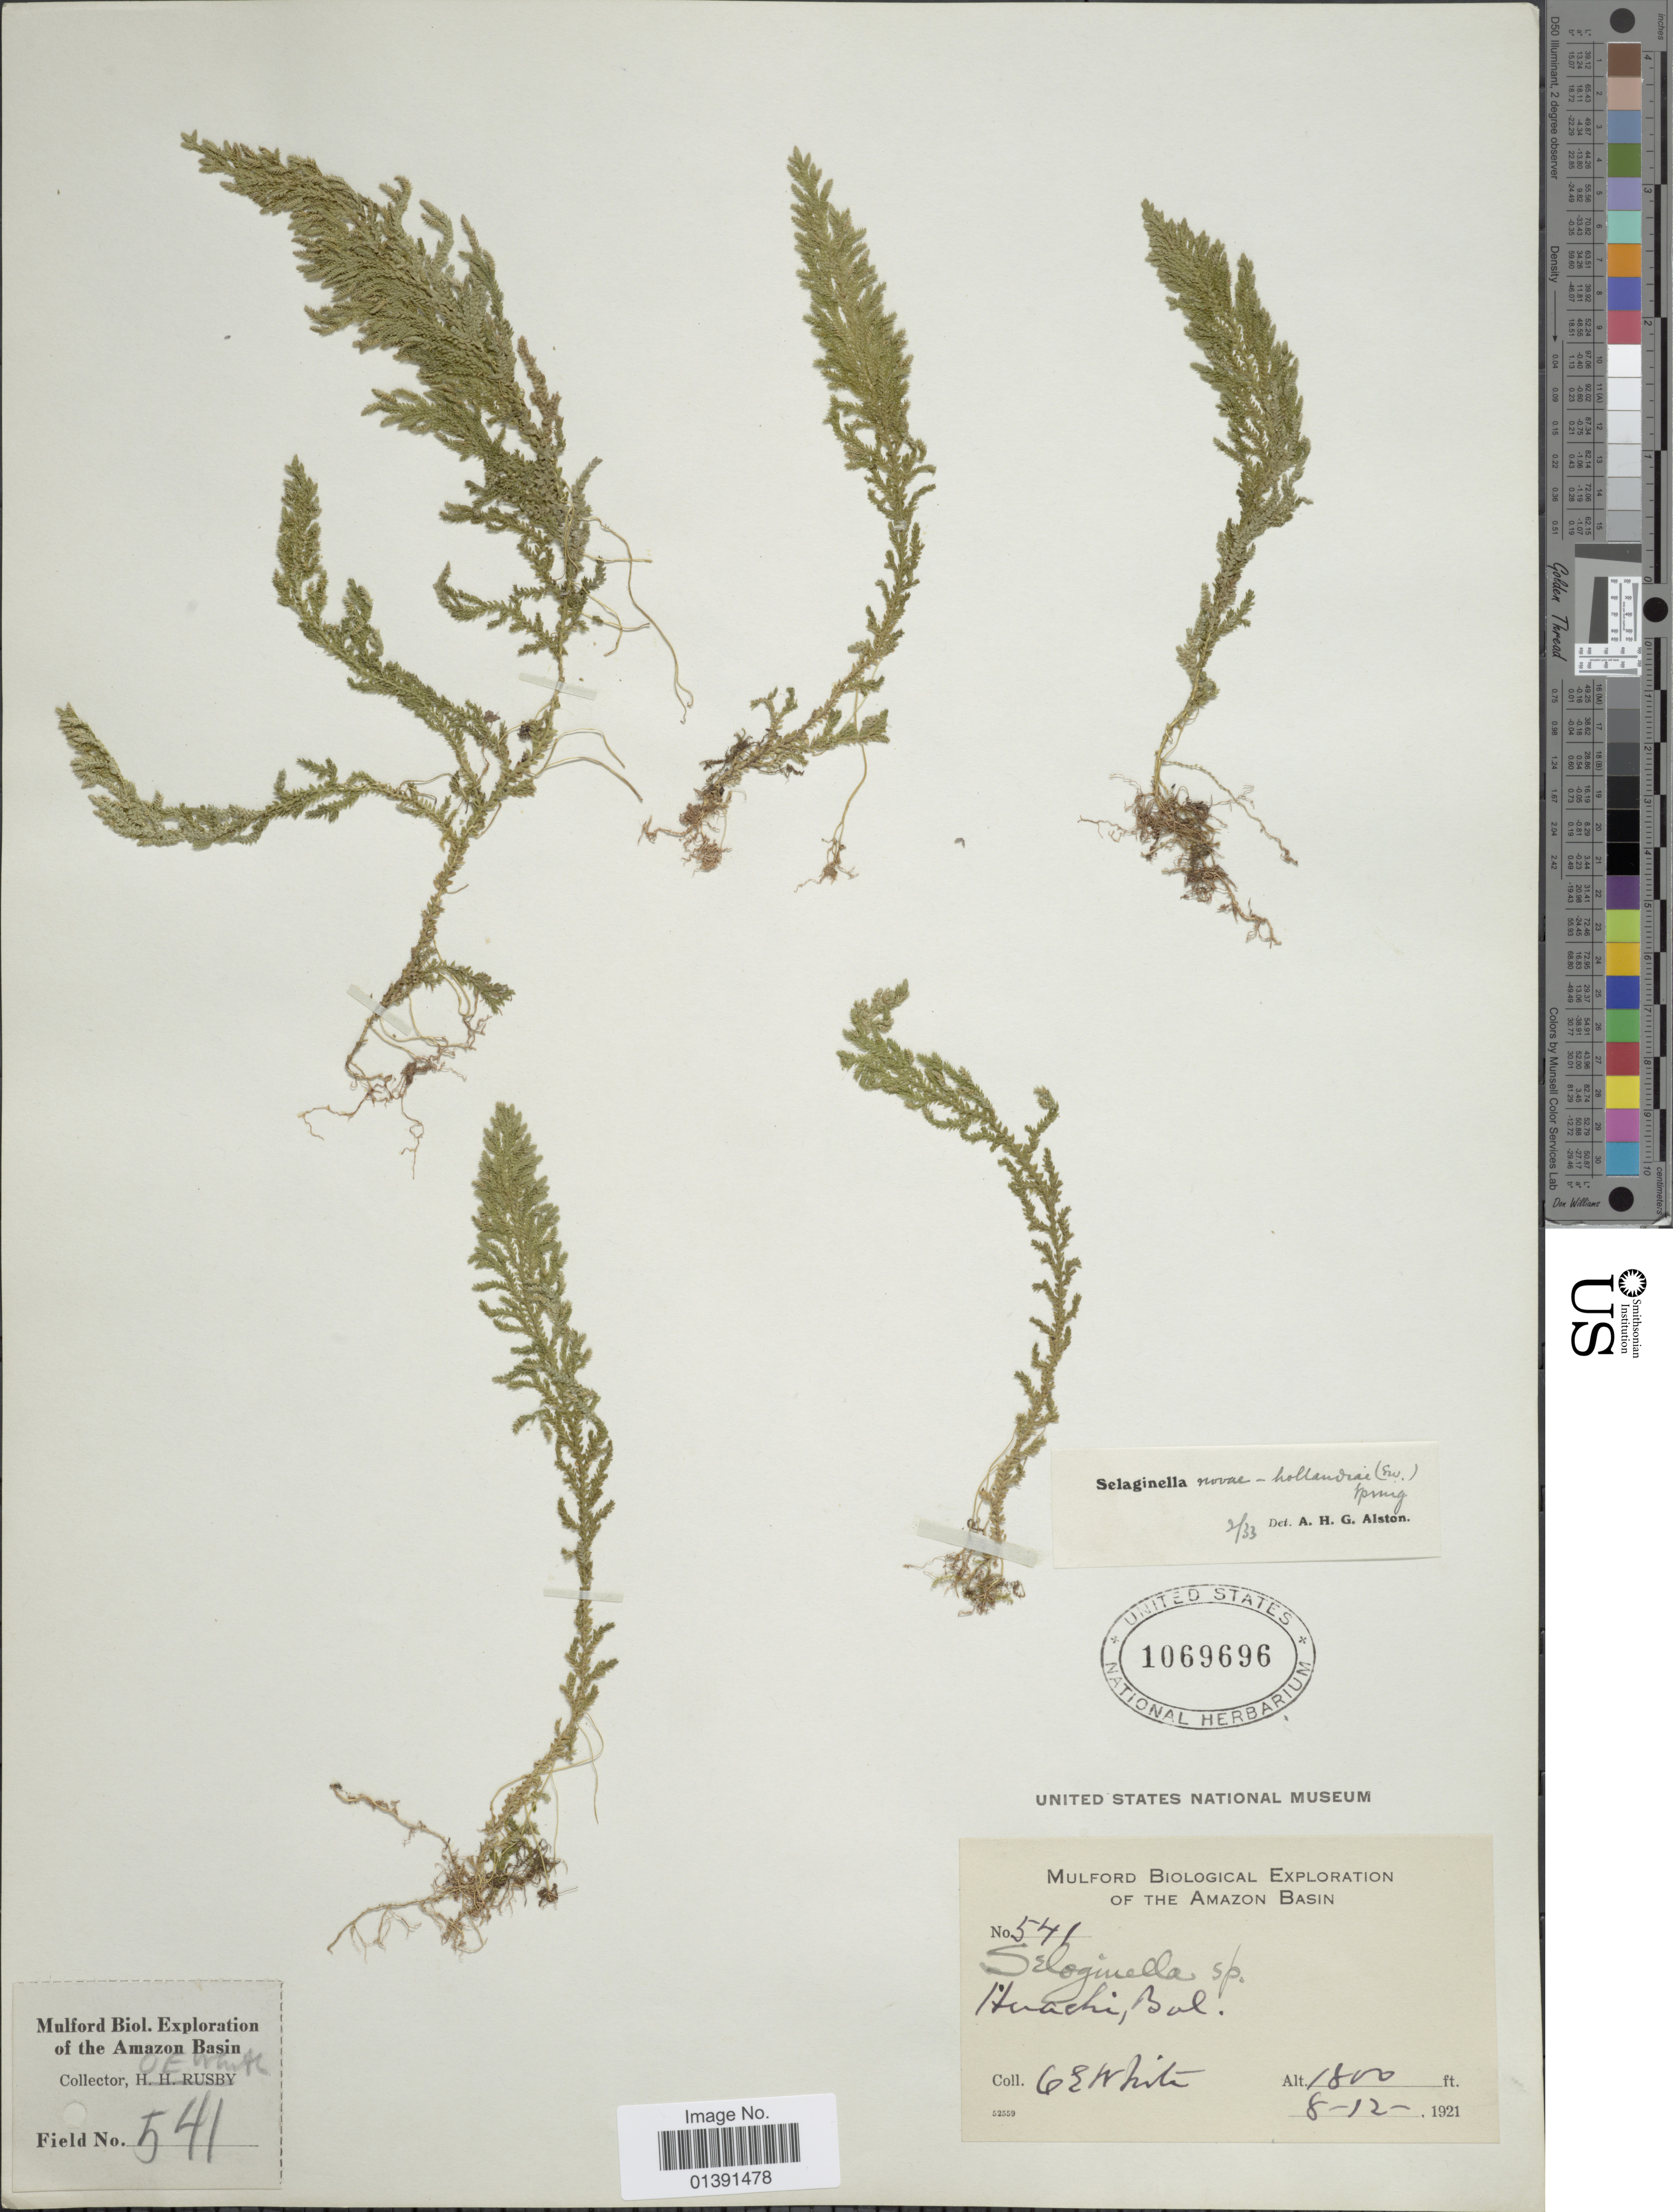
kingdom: Plantae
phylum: Tracheophyta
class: Lycopodiopsida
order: Selaginellales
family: Selaginellaceae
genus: Selaginella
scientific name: Selaginella mikeneei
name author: Valdespino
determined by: Valdespino, I. A., (PMA), Universidad de Panama (PANAMA)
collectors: O. E. White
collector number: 541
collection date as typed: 8-12-1921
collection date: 1921-12-08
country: Bolivia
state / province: Beni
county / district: Iténez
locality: Huachi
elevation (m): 549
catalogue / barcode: US 1069696